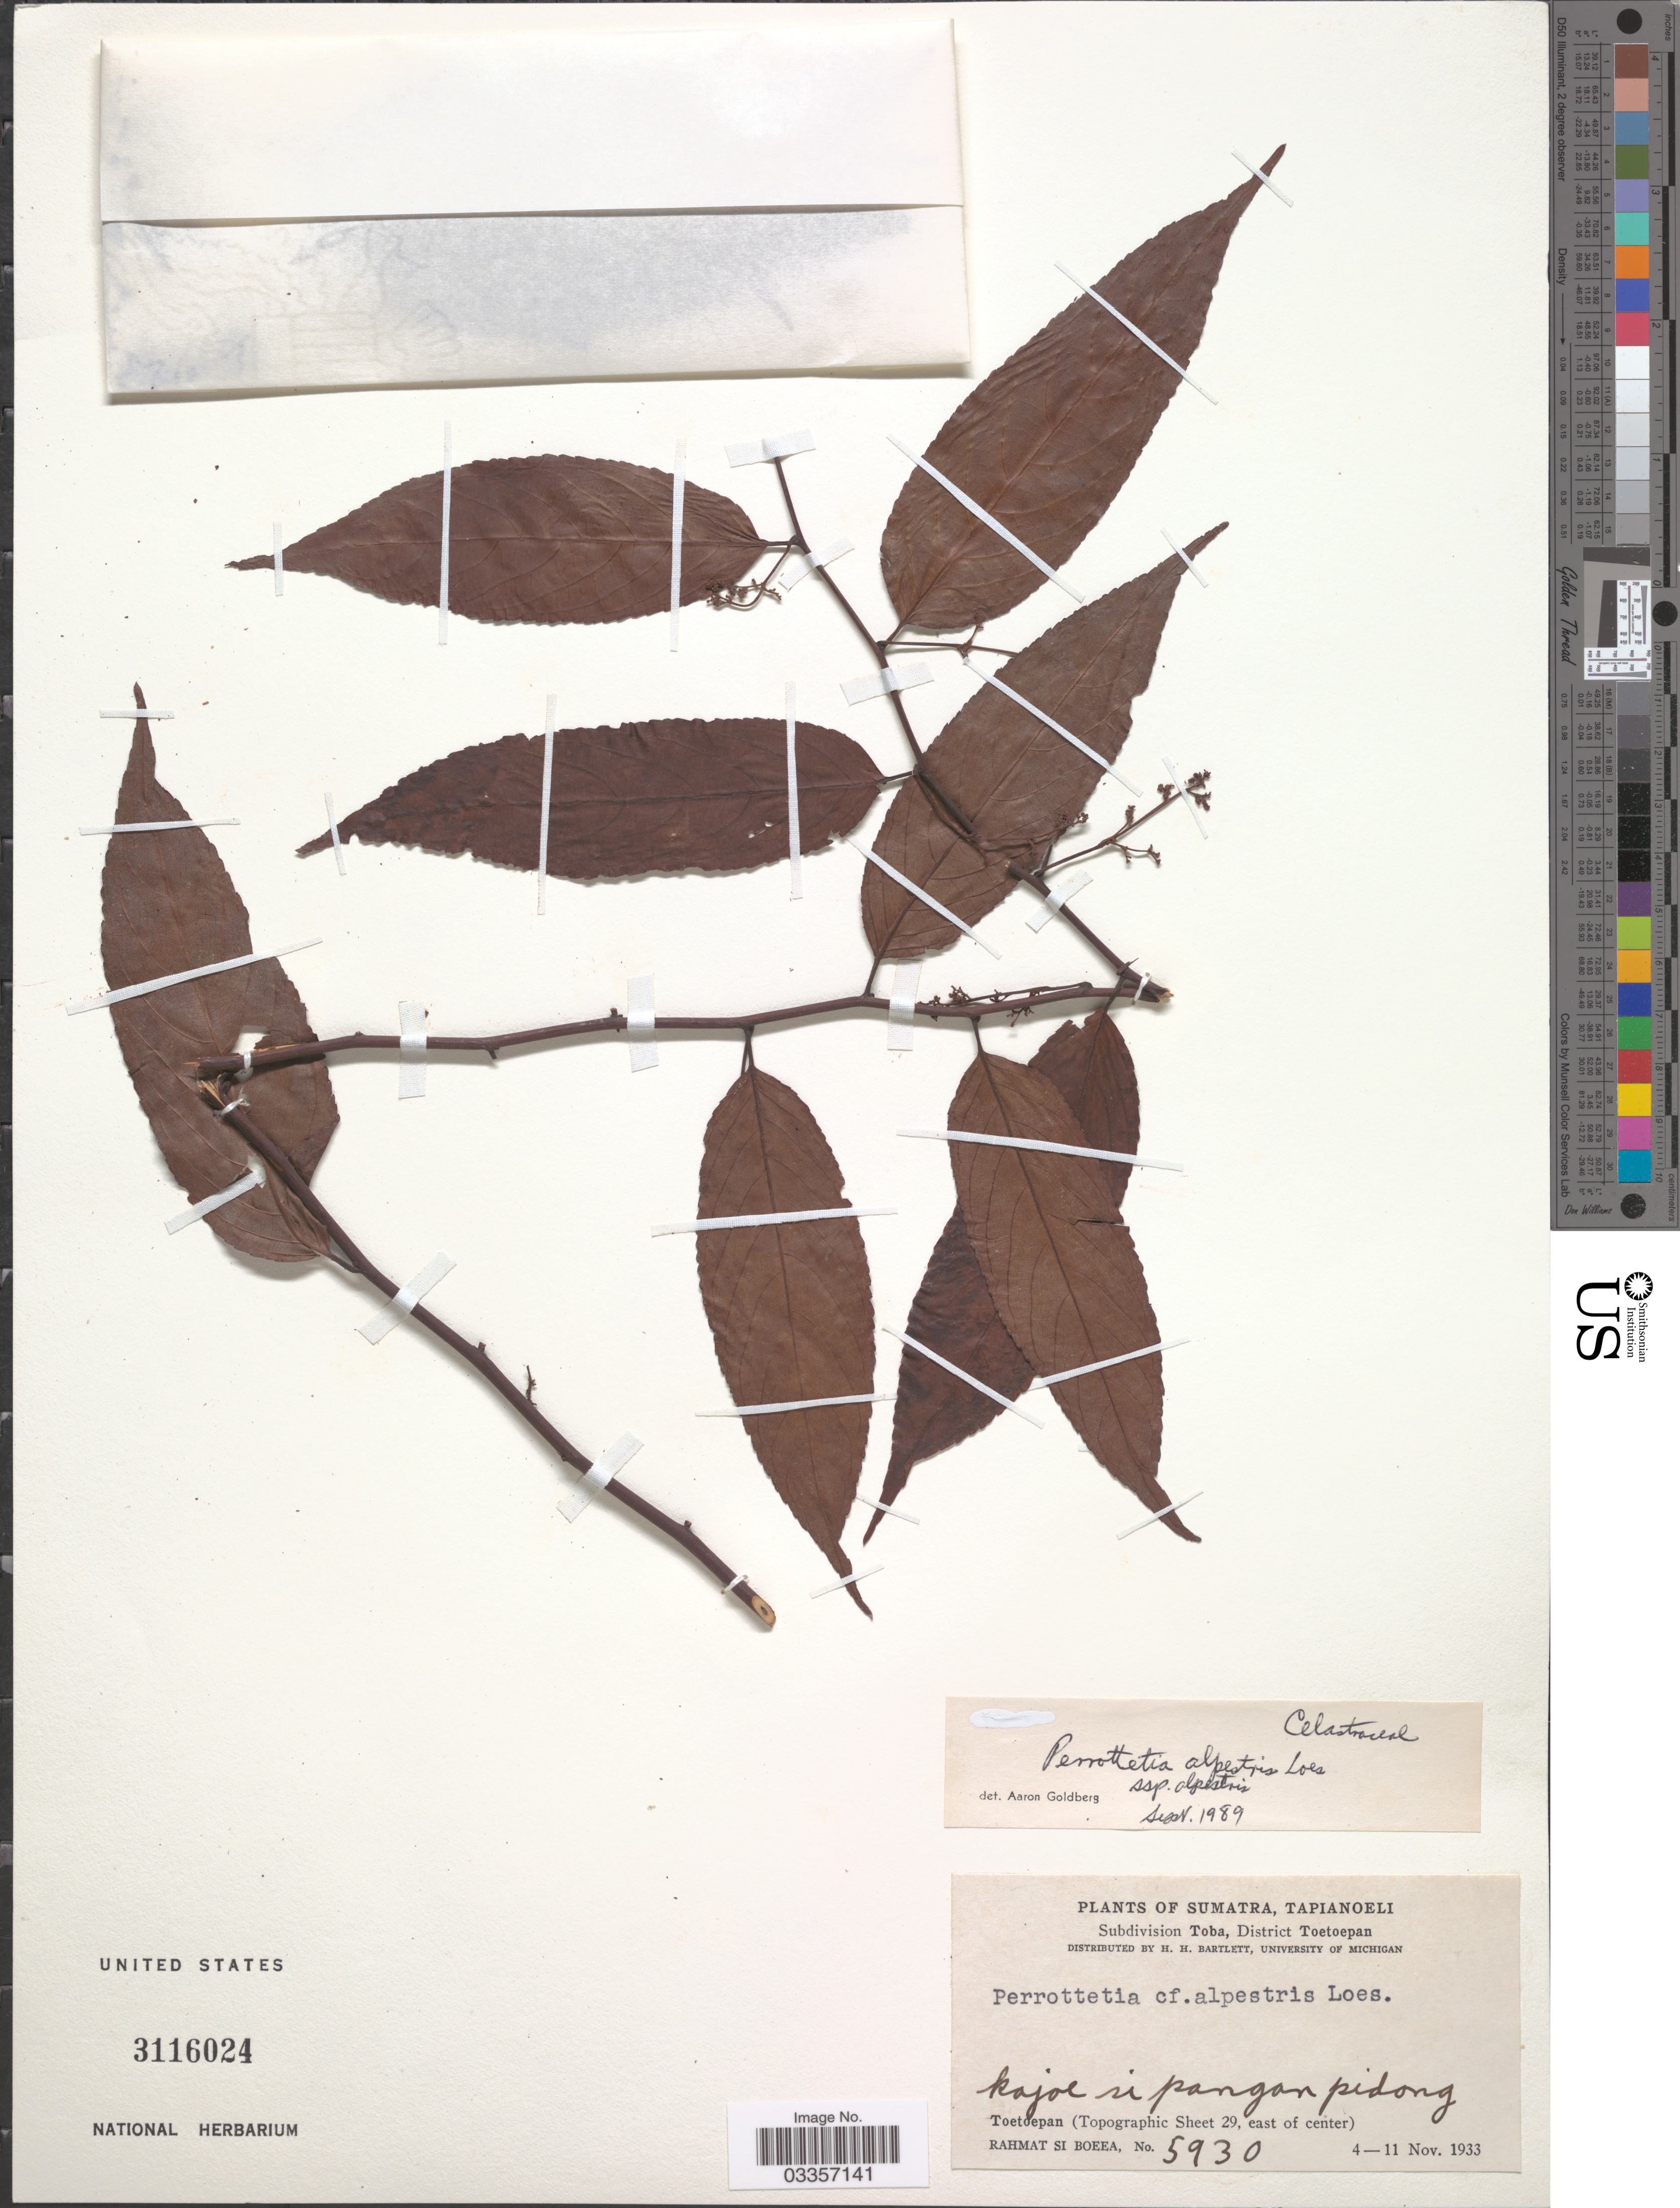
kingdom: Plantae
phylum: Tracheophyta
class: Magnoliopsida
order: Huerteales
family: Dipentodontaceae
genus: Perrottetia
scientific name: Perrottetia alpestris subsp. alpestris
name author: (Blume) Loes.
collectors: Rahmat Si Boeea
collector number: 5930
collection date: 1933-11-04/1934-11-11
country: Indonesia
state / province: Sumatra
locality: Tapianoeli, Subidvision Toba, Subdistrict Toetoepan, Toetoepan (Topographic Sheet 29, east of center).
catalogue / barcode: US 3116024